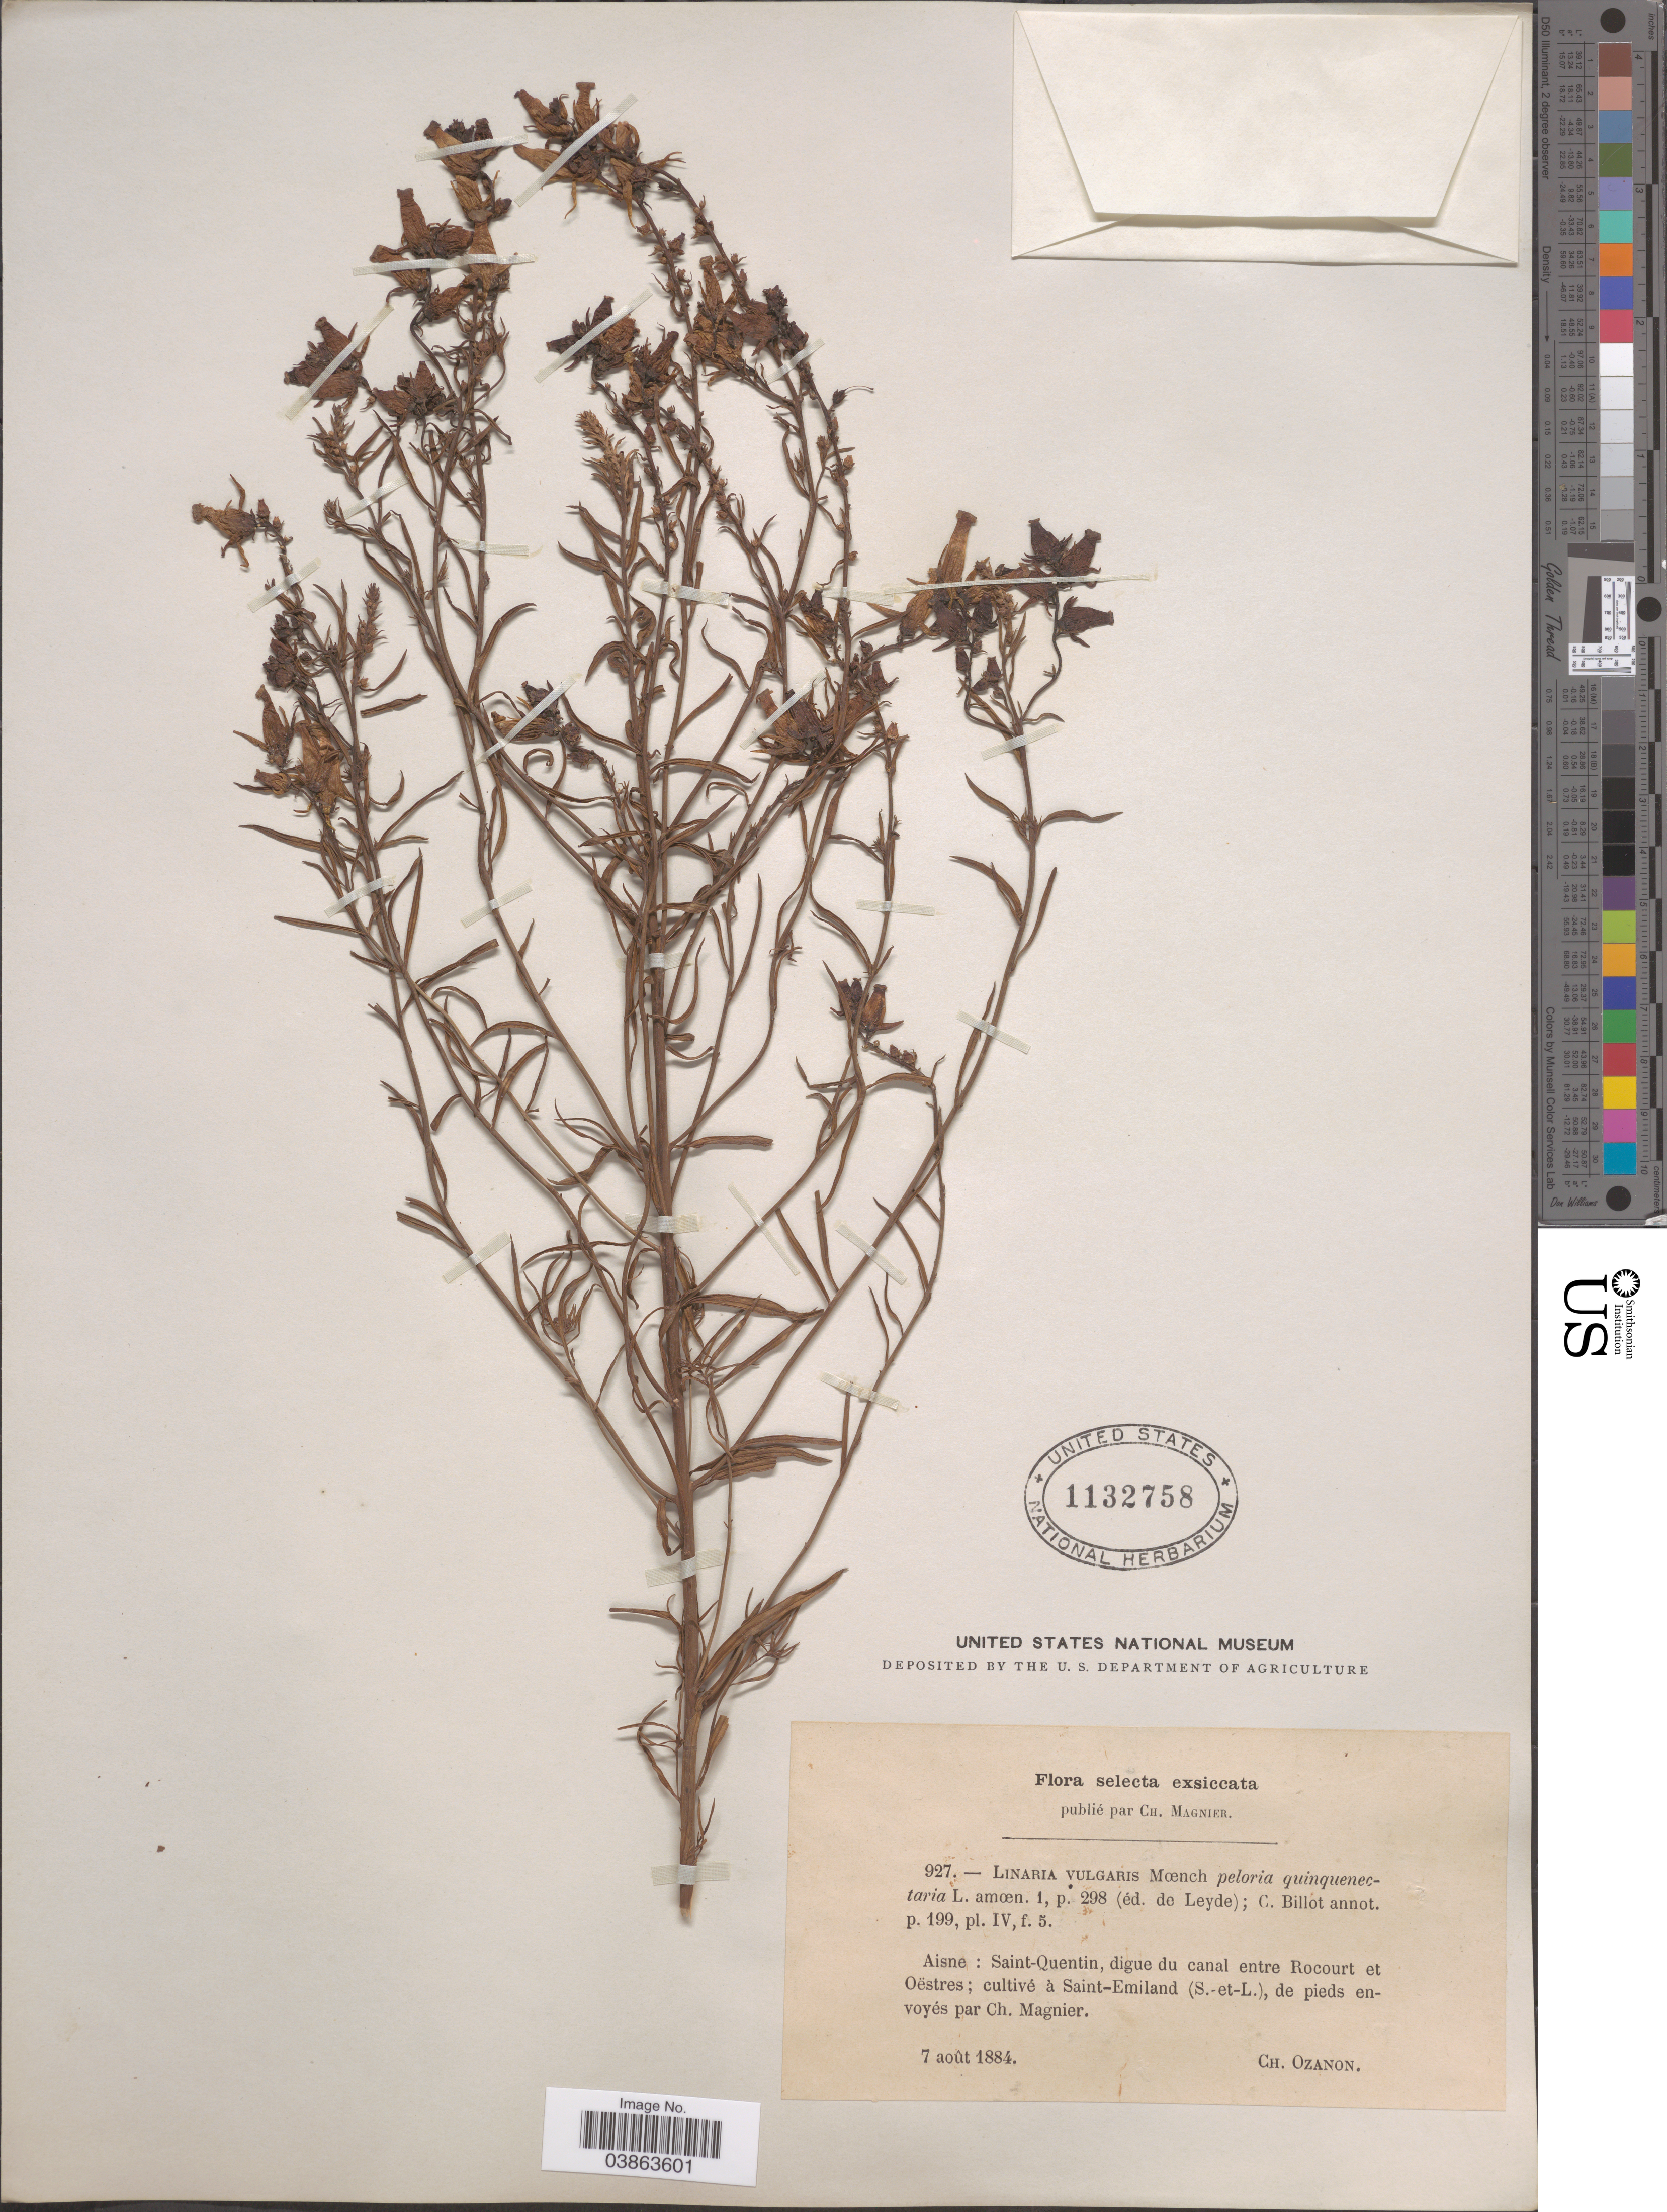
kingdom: Plantae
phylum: Tracheophyta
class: Magnoliopsida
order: Lamiales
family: Plantaginaceae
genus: Linaria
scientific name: Linaria vulgaris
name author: Mill.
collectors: C. Ozanon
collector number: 927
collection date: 1884-08-07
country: France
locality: Aisne: Saint-Quentin, digue du canal entre Rocourt et Oëstres; cultivé à Saint-Emiland (S.-et-L.).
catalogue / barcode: US 1132758